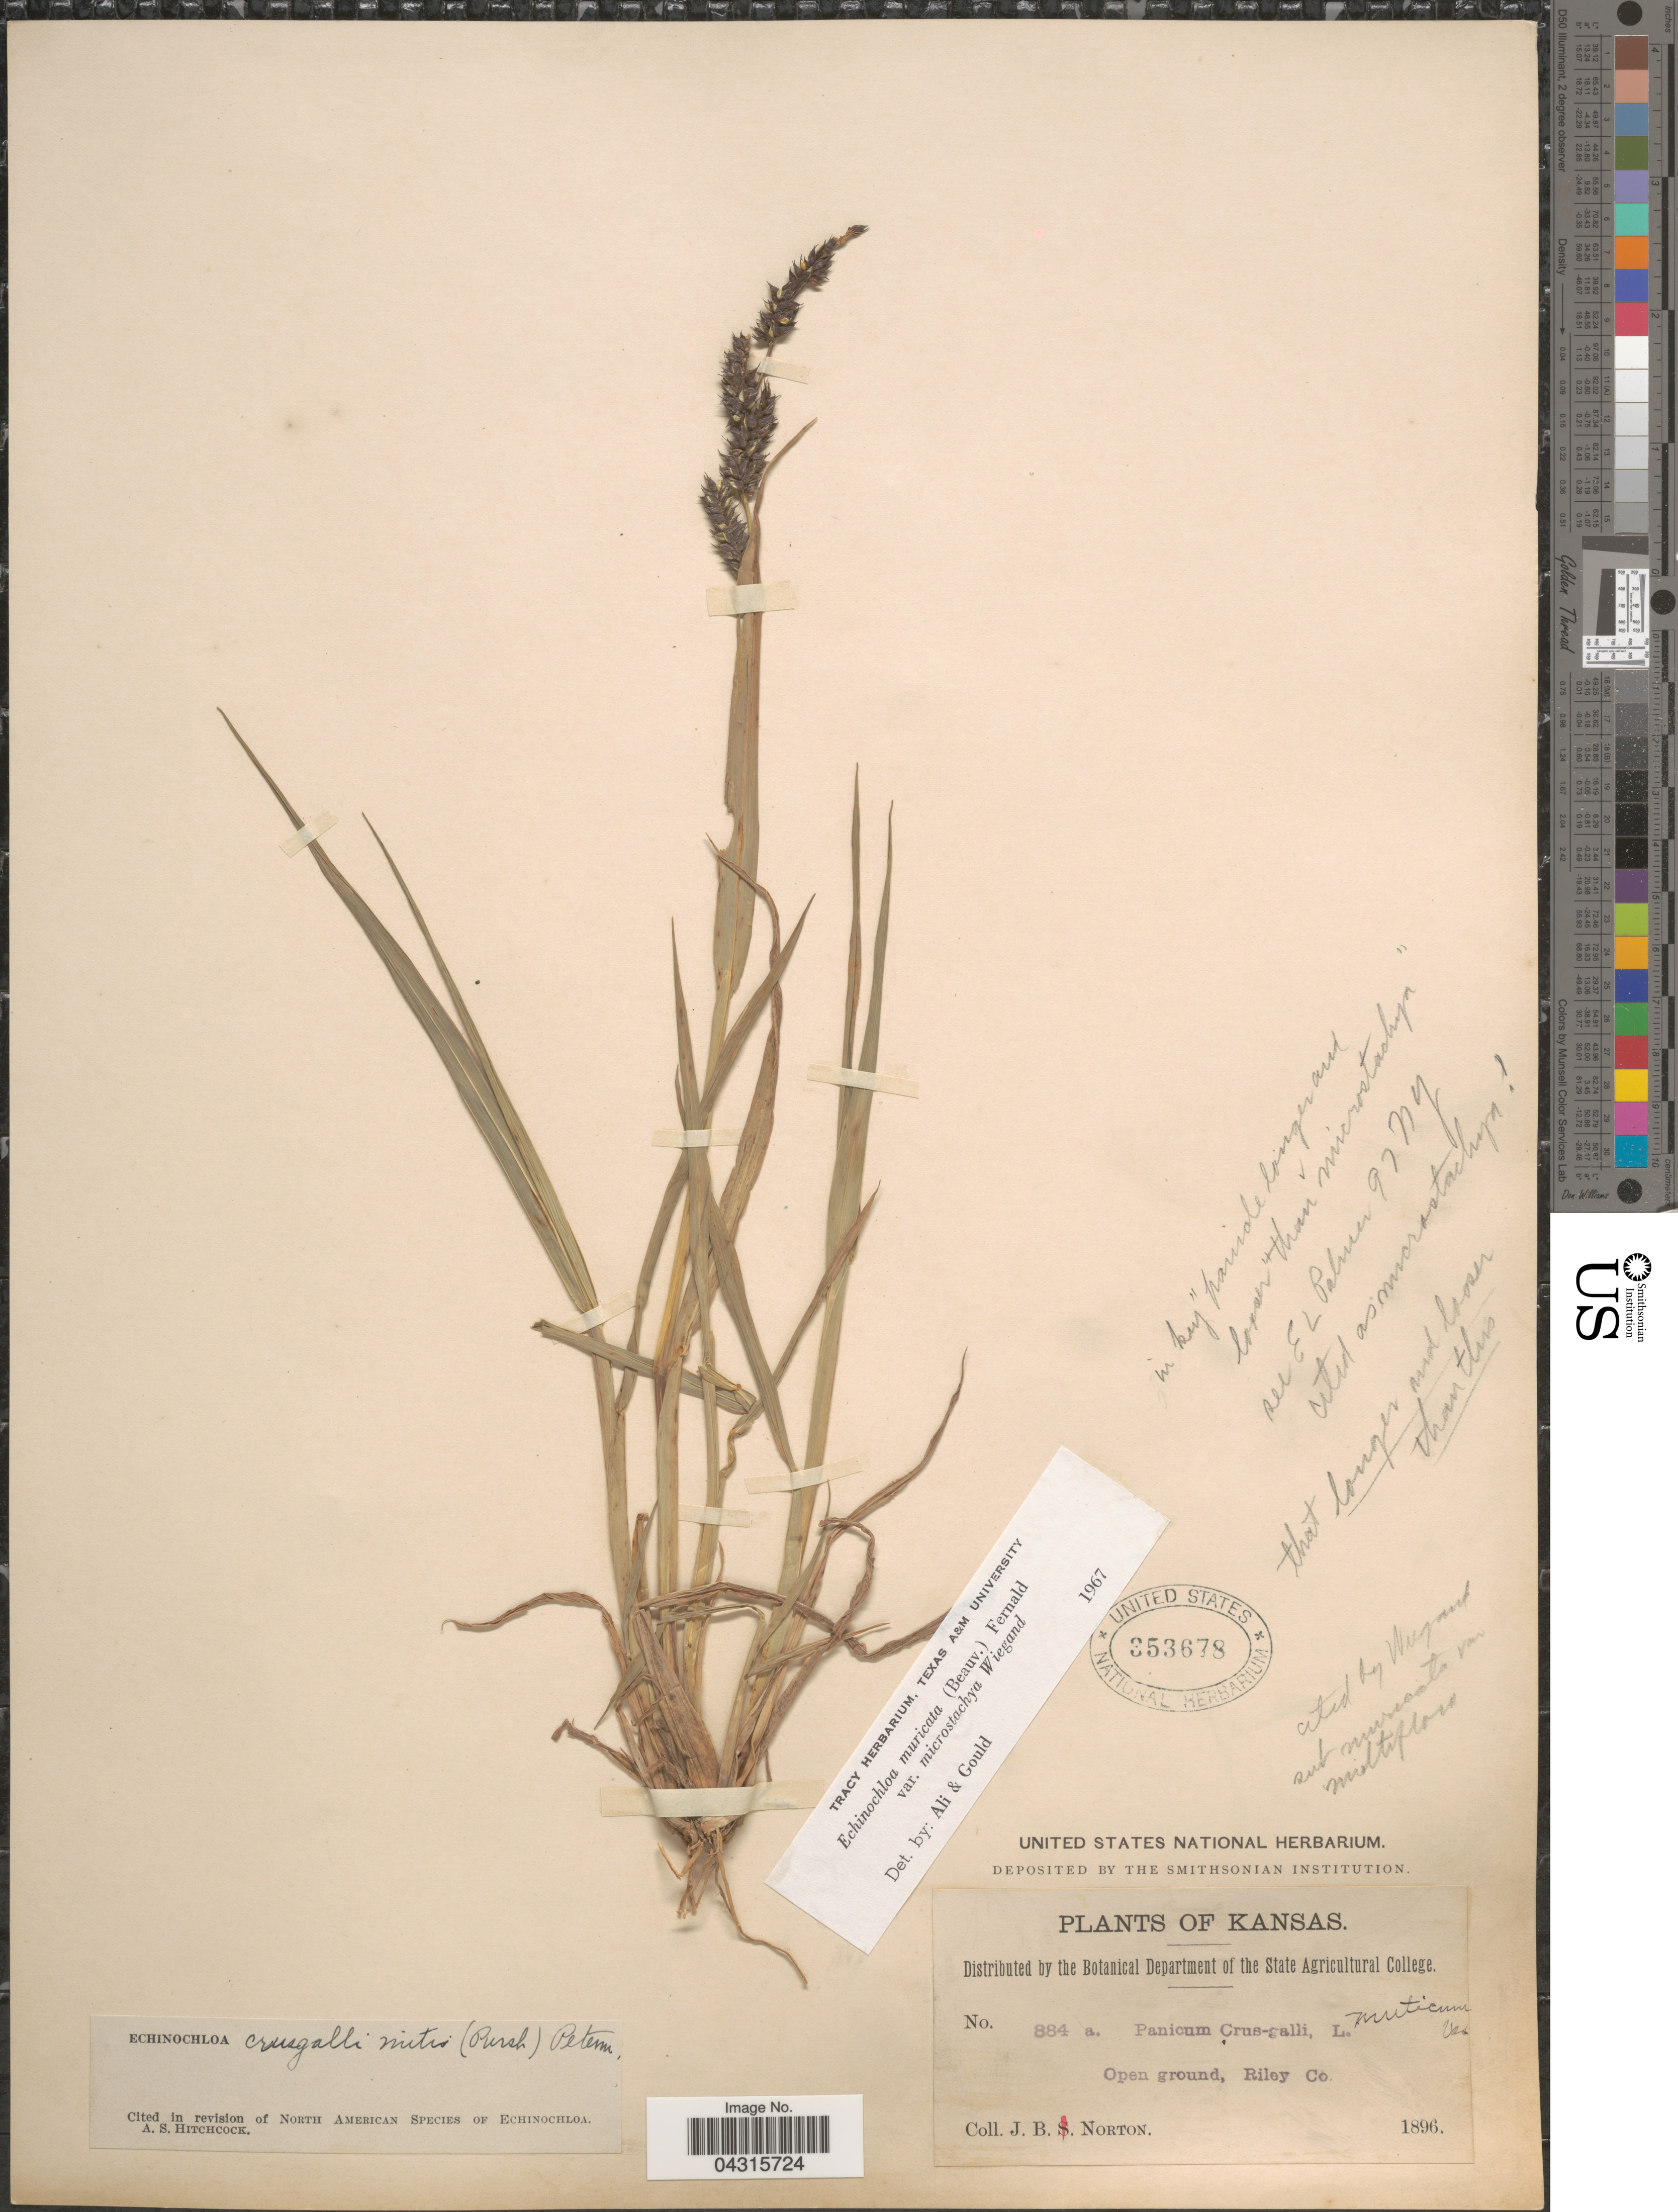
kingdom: Plantae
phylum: Tracheophyta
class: Liliopsida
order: Poales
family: Poaceae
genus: Echinochloa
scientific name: Echinochloa muricata var. microstachya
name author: Wiegand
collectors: J. B. Norton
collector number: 884a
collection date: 1896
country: United States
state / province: Kansas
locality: Open ground, Riley Co.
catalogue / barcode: US 353678